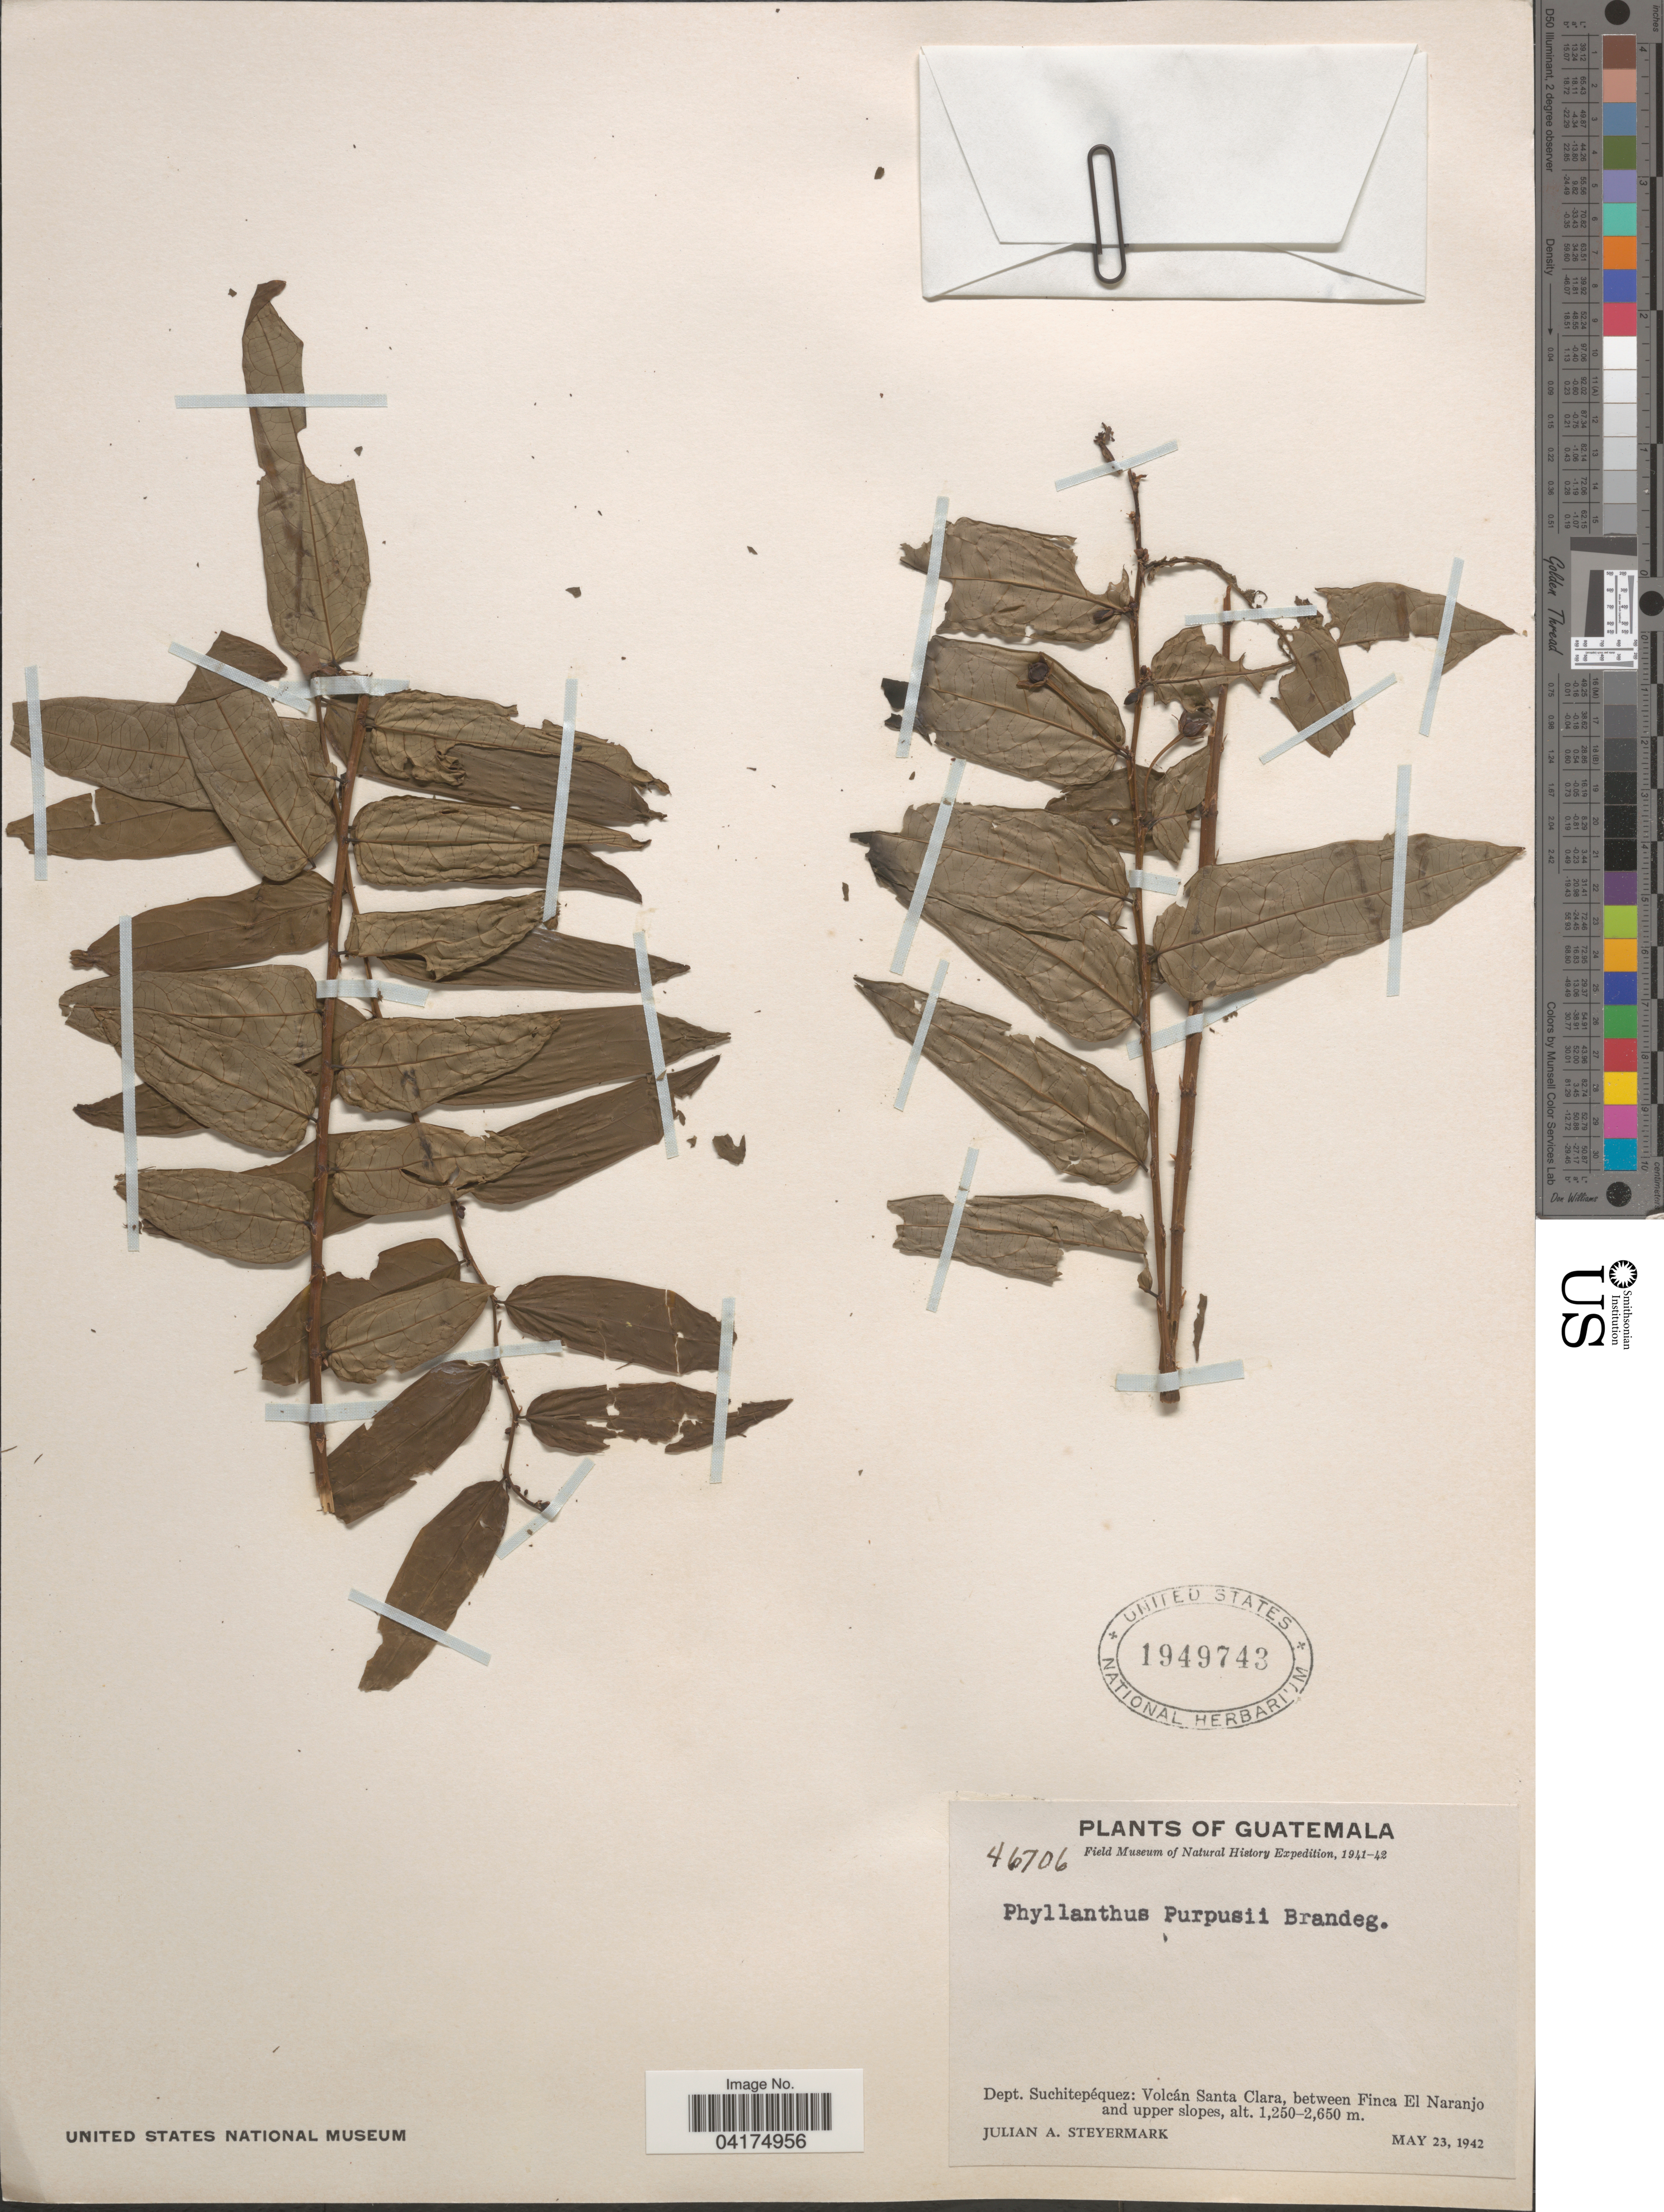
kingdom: Plantae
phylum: Tracheophyta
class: Magnoliopsida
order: Malpighiales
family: Phyllanthaceae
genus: Phyllanthus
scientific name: Phyllanthus purpusii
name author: Brandegee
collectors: J. Steyermark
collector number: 46706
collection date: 1942-05-23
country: Guatemala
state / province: Suchitepequez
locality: Field Museum of Natural History Expedition, 1941-42. Dept. Suchitepéquez: Volcán Santa Clara, between Finca El Naranjo and upper slopes.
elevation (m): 1250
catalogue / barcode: US 1949743